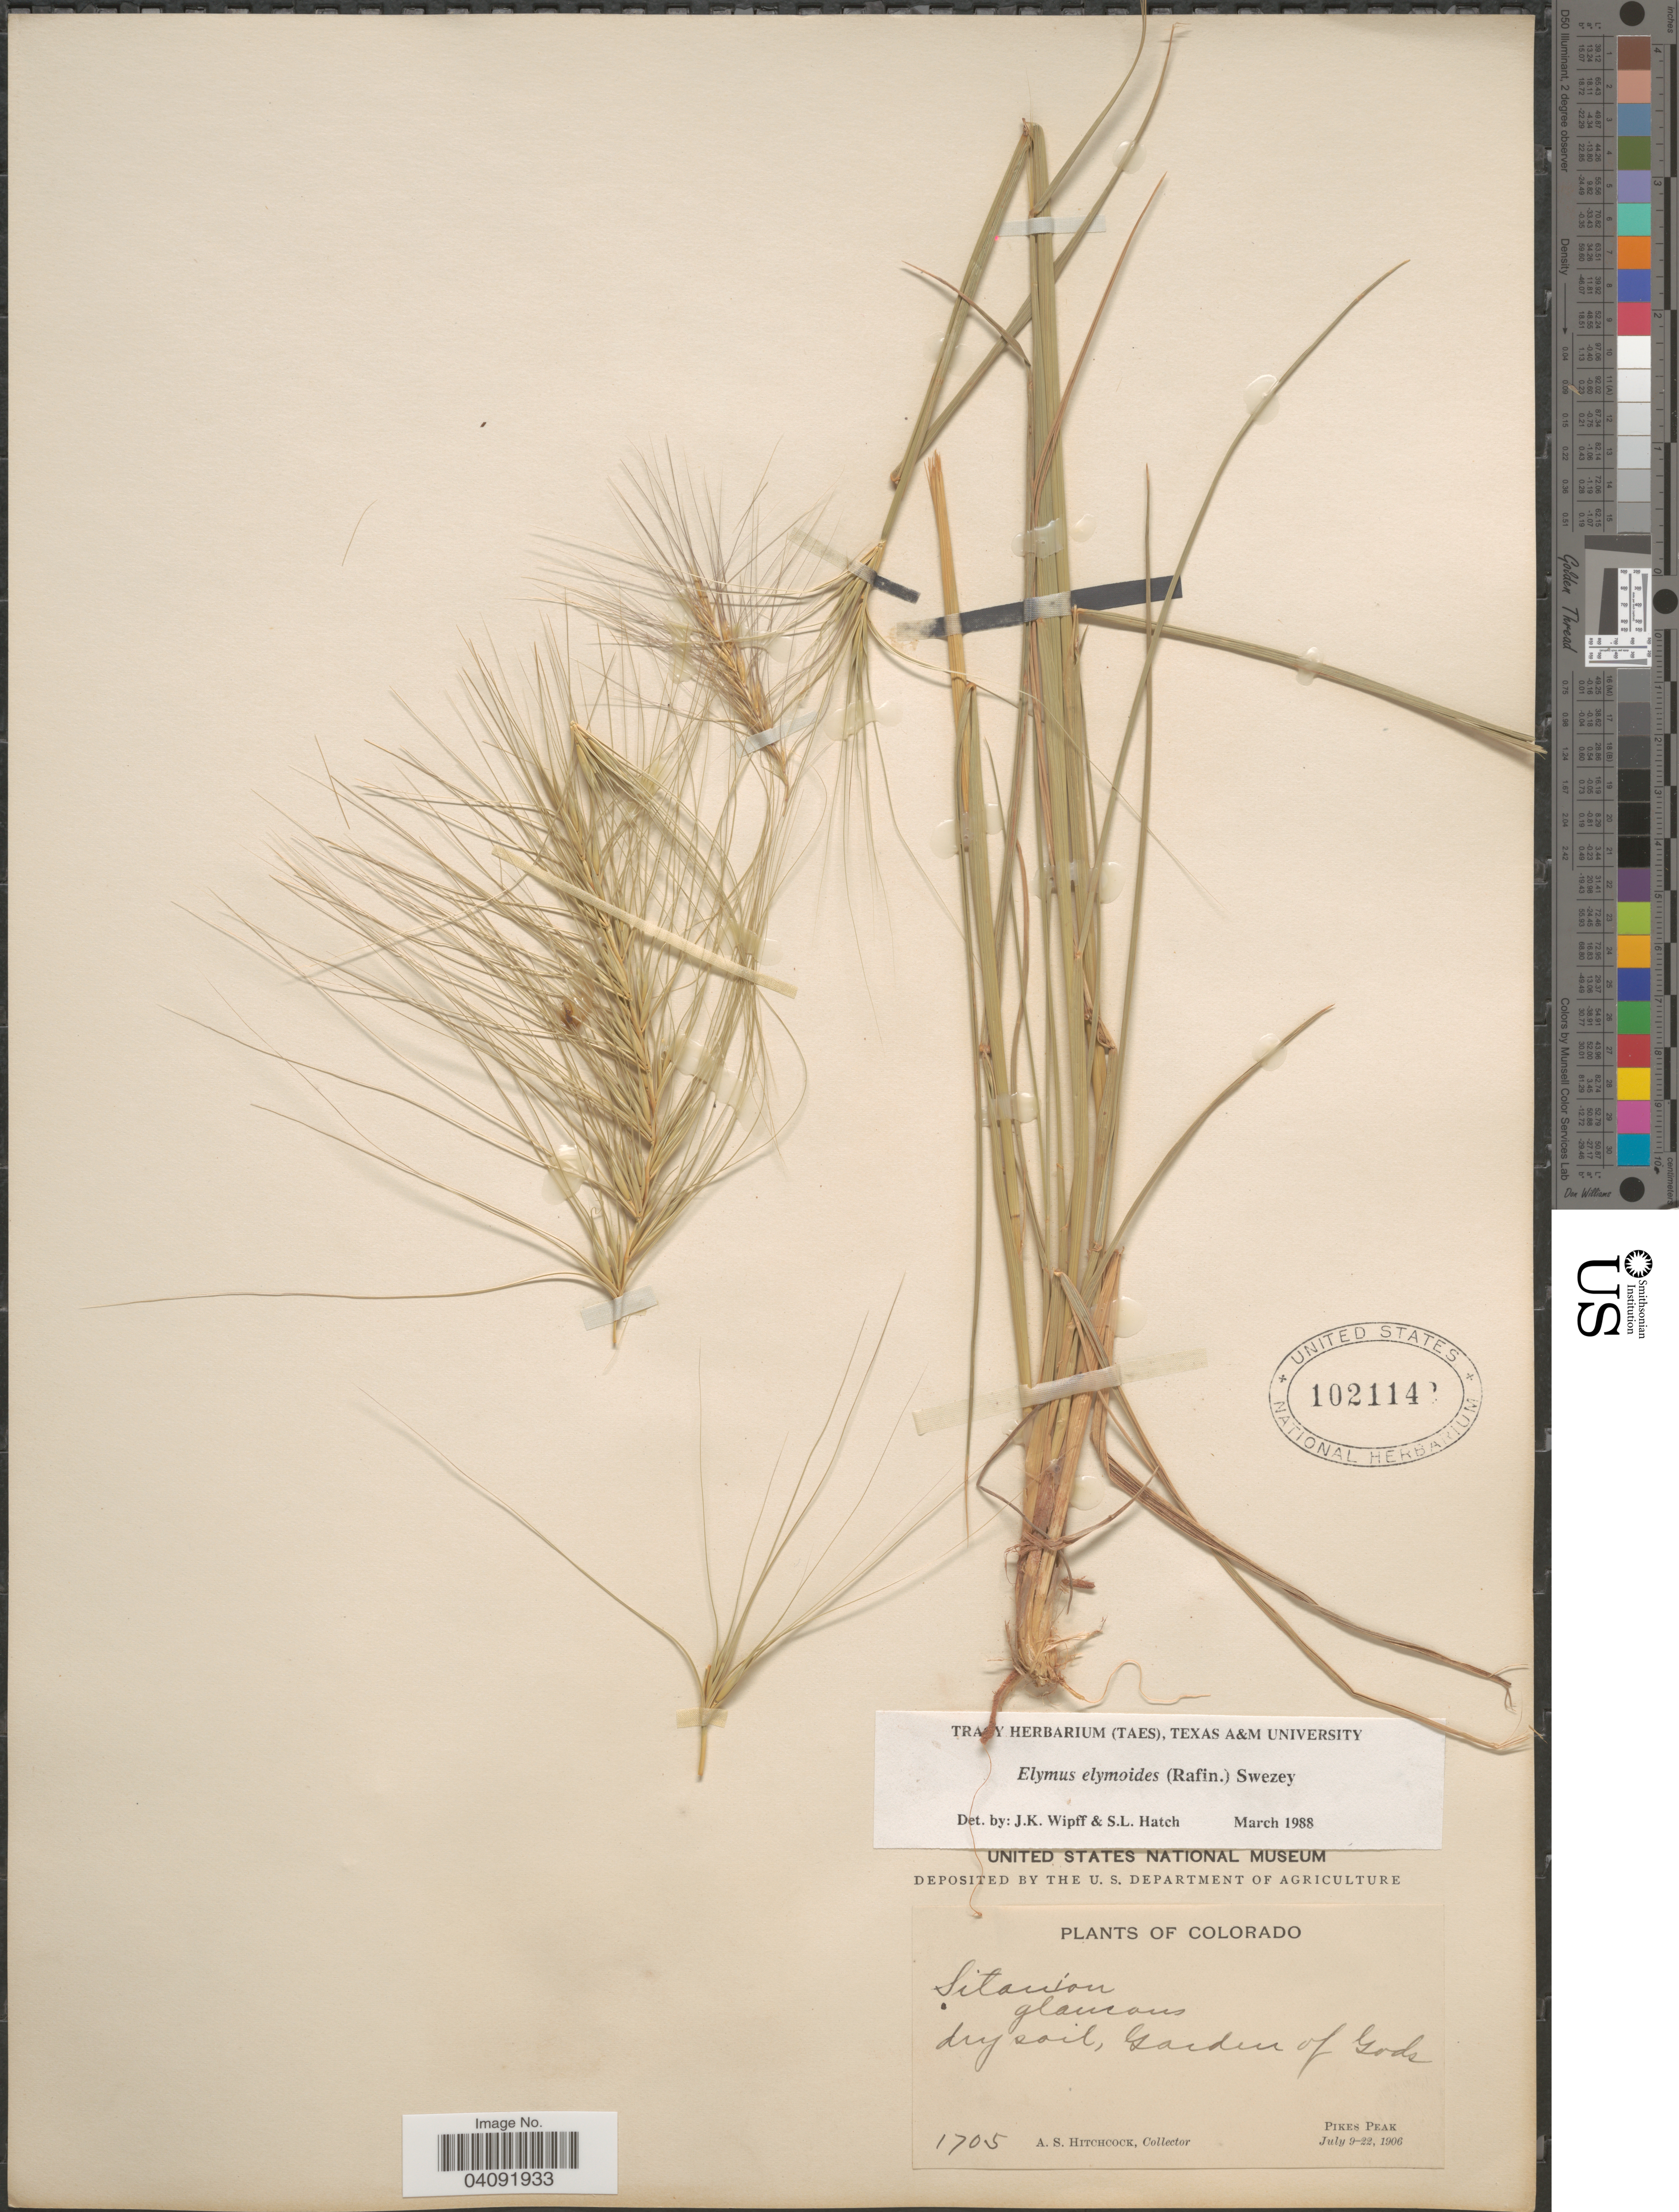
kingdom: Plantae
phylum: Tracheophyta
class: Liliopsida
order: Poales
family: Poaceae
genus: Elymus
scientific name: Elymus elymoides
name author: (Raf.) Swezey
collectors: A. S. Hitchcock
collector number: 1705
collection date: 1906-07-09/1906-07-22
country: United States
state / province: Colorado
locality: Dry soil, Garden of Gods. Pikes Peak.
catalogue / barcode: US 1021142